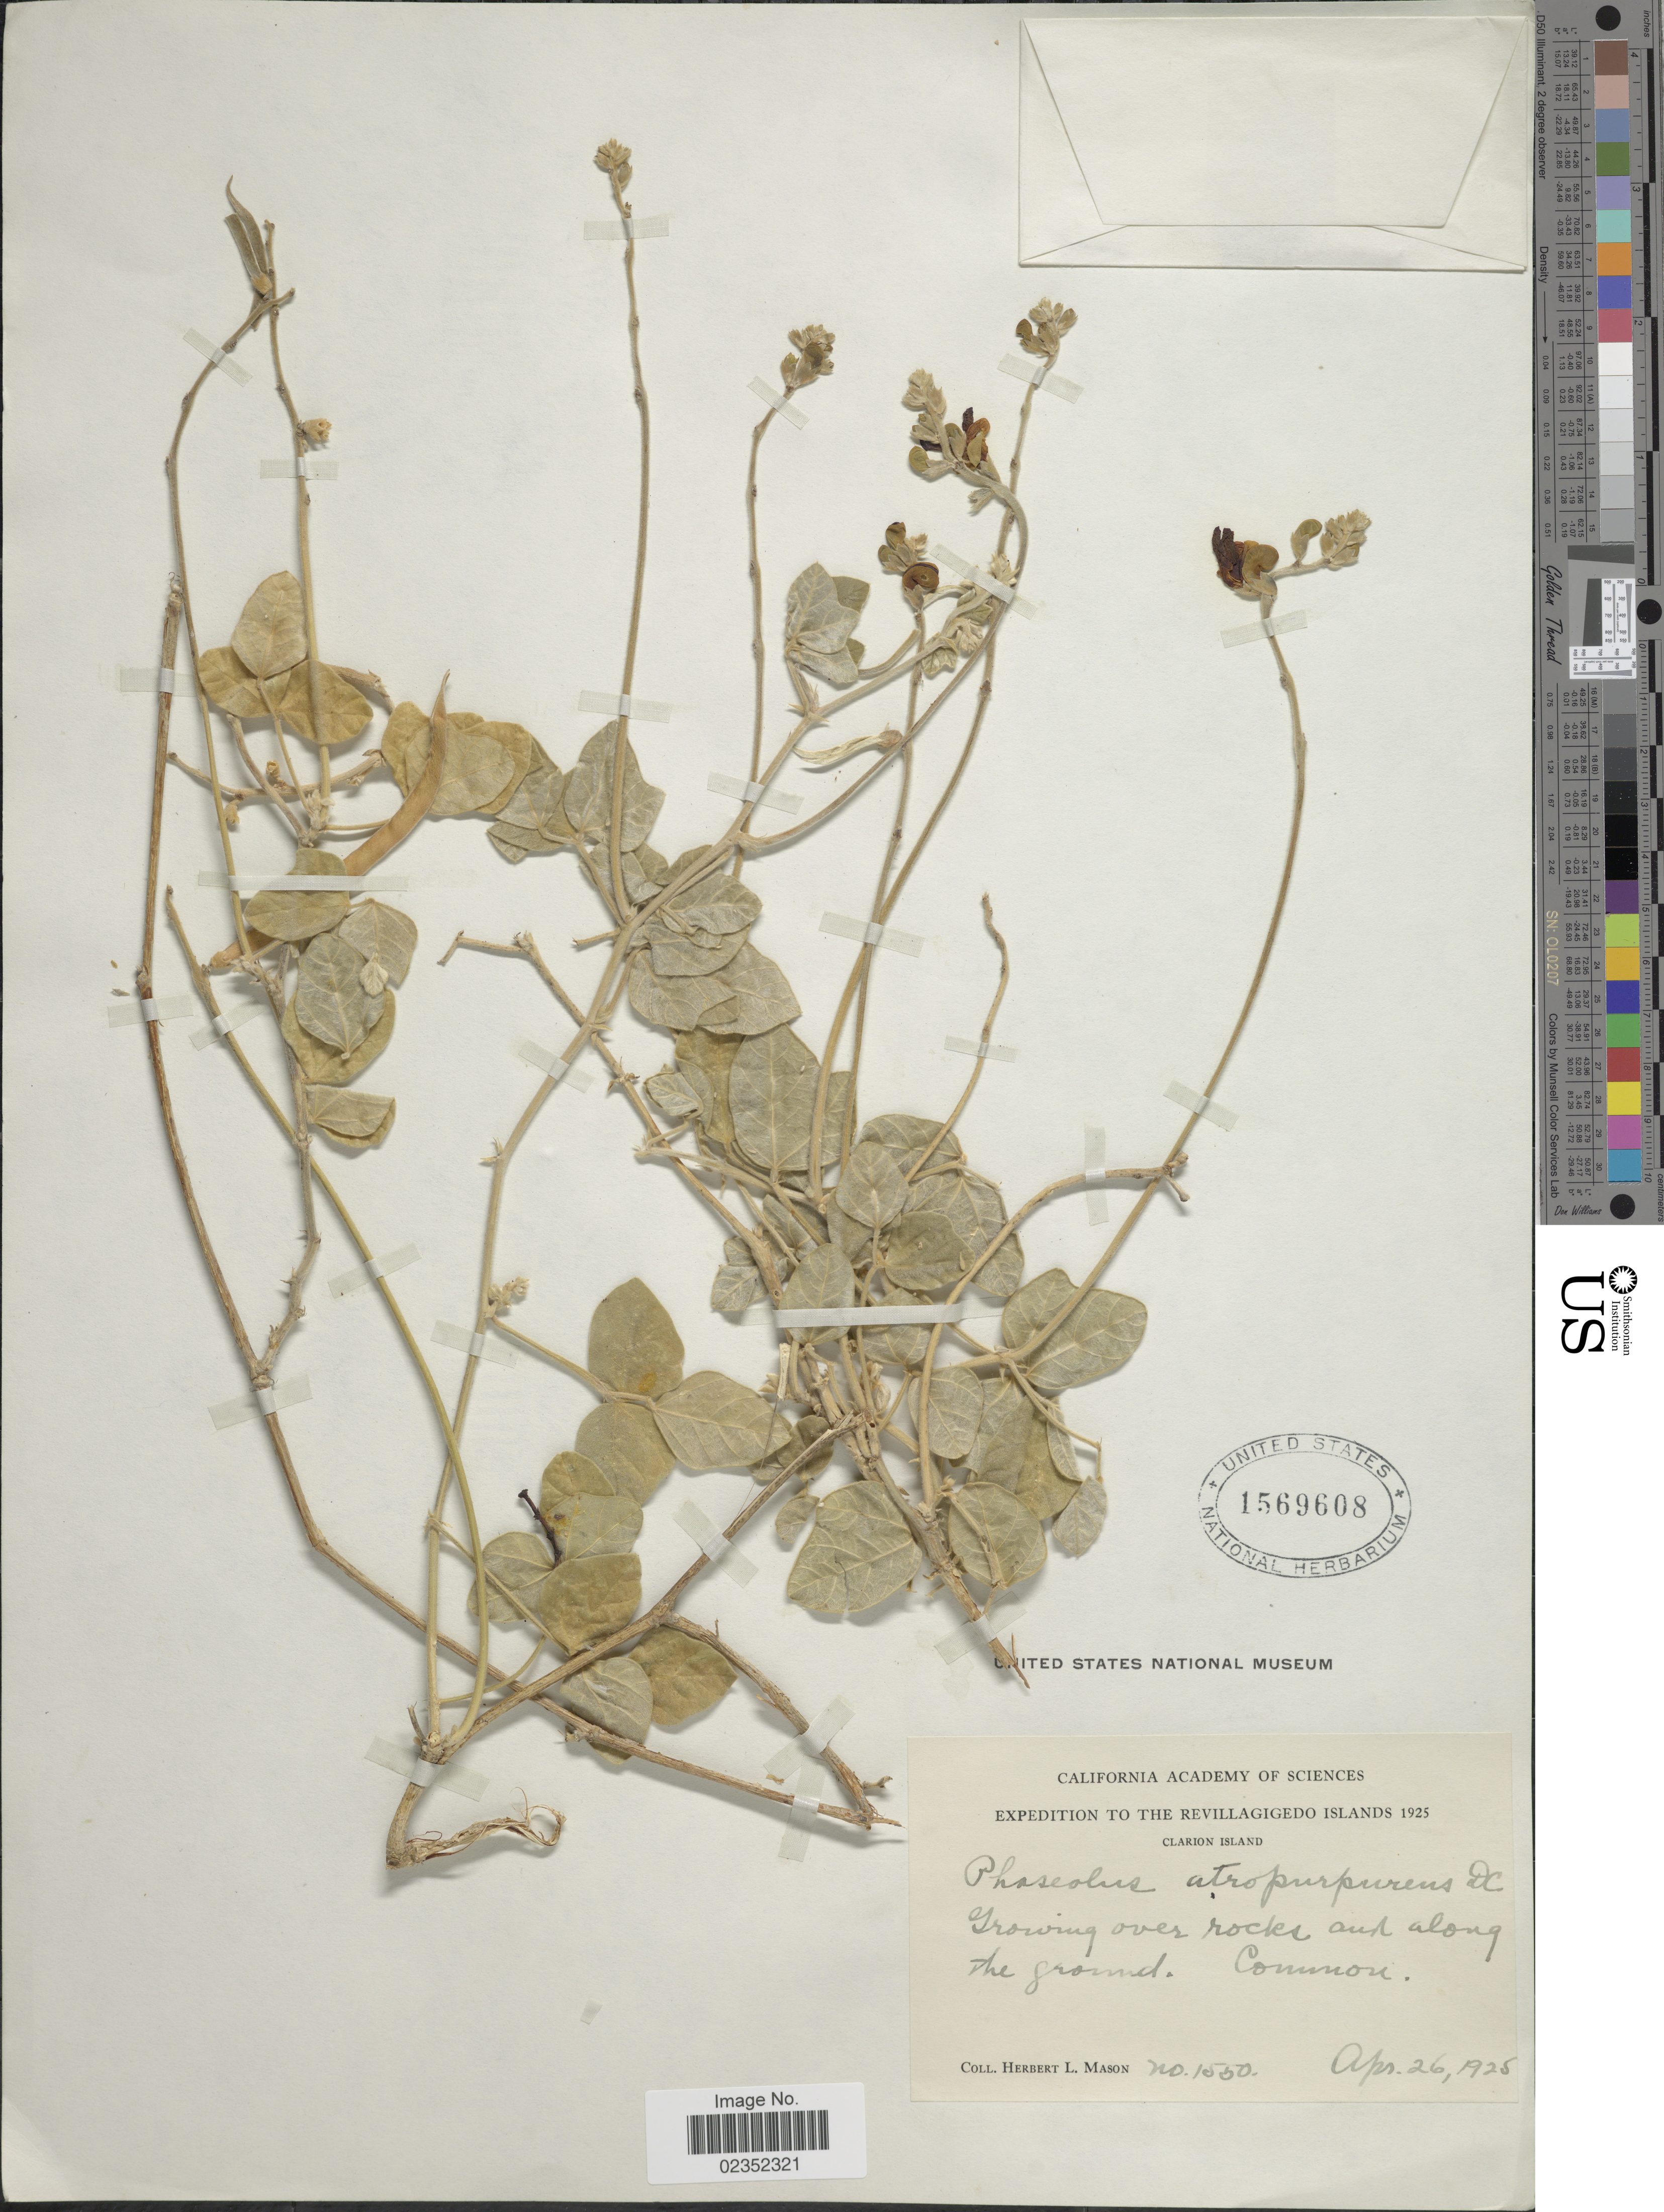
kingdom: Plantae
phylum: Tracheophyta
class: Magnoliopsida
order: Fabales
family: Fabaceae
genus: Macroptilium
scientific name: Macroptilium atropurpureum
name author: (DC.) Urb.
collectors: H. L. Mason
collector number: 1550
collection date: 1925-04-26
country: Mexico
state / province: Colima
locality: Revillagihedo Islands. Clarion Island.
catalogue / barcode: US 1569608